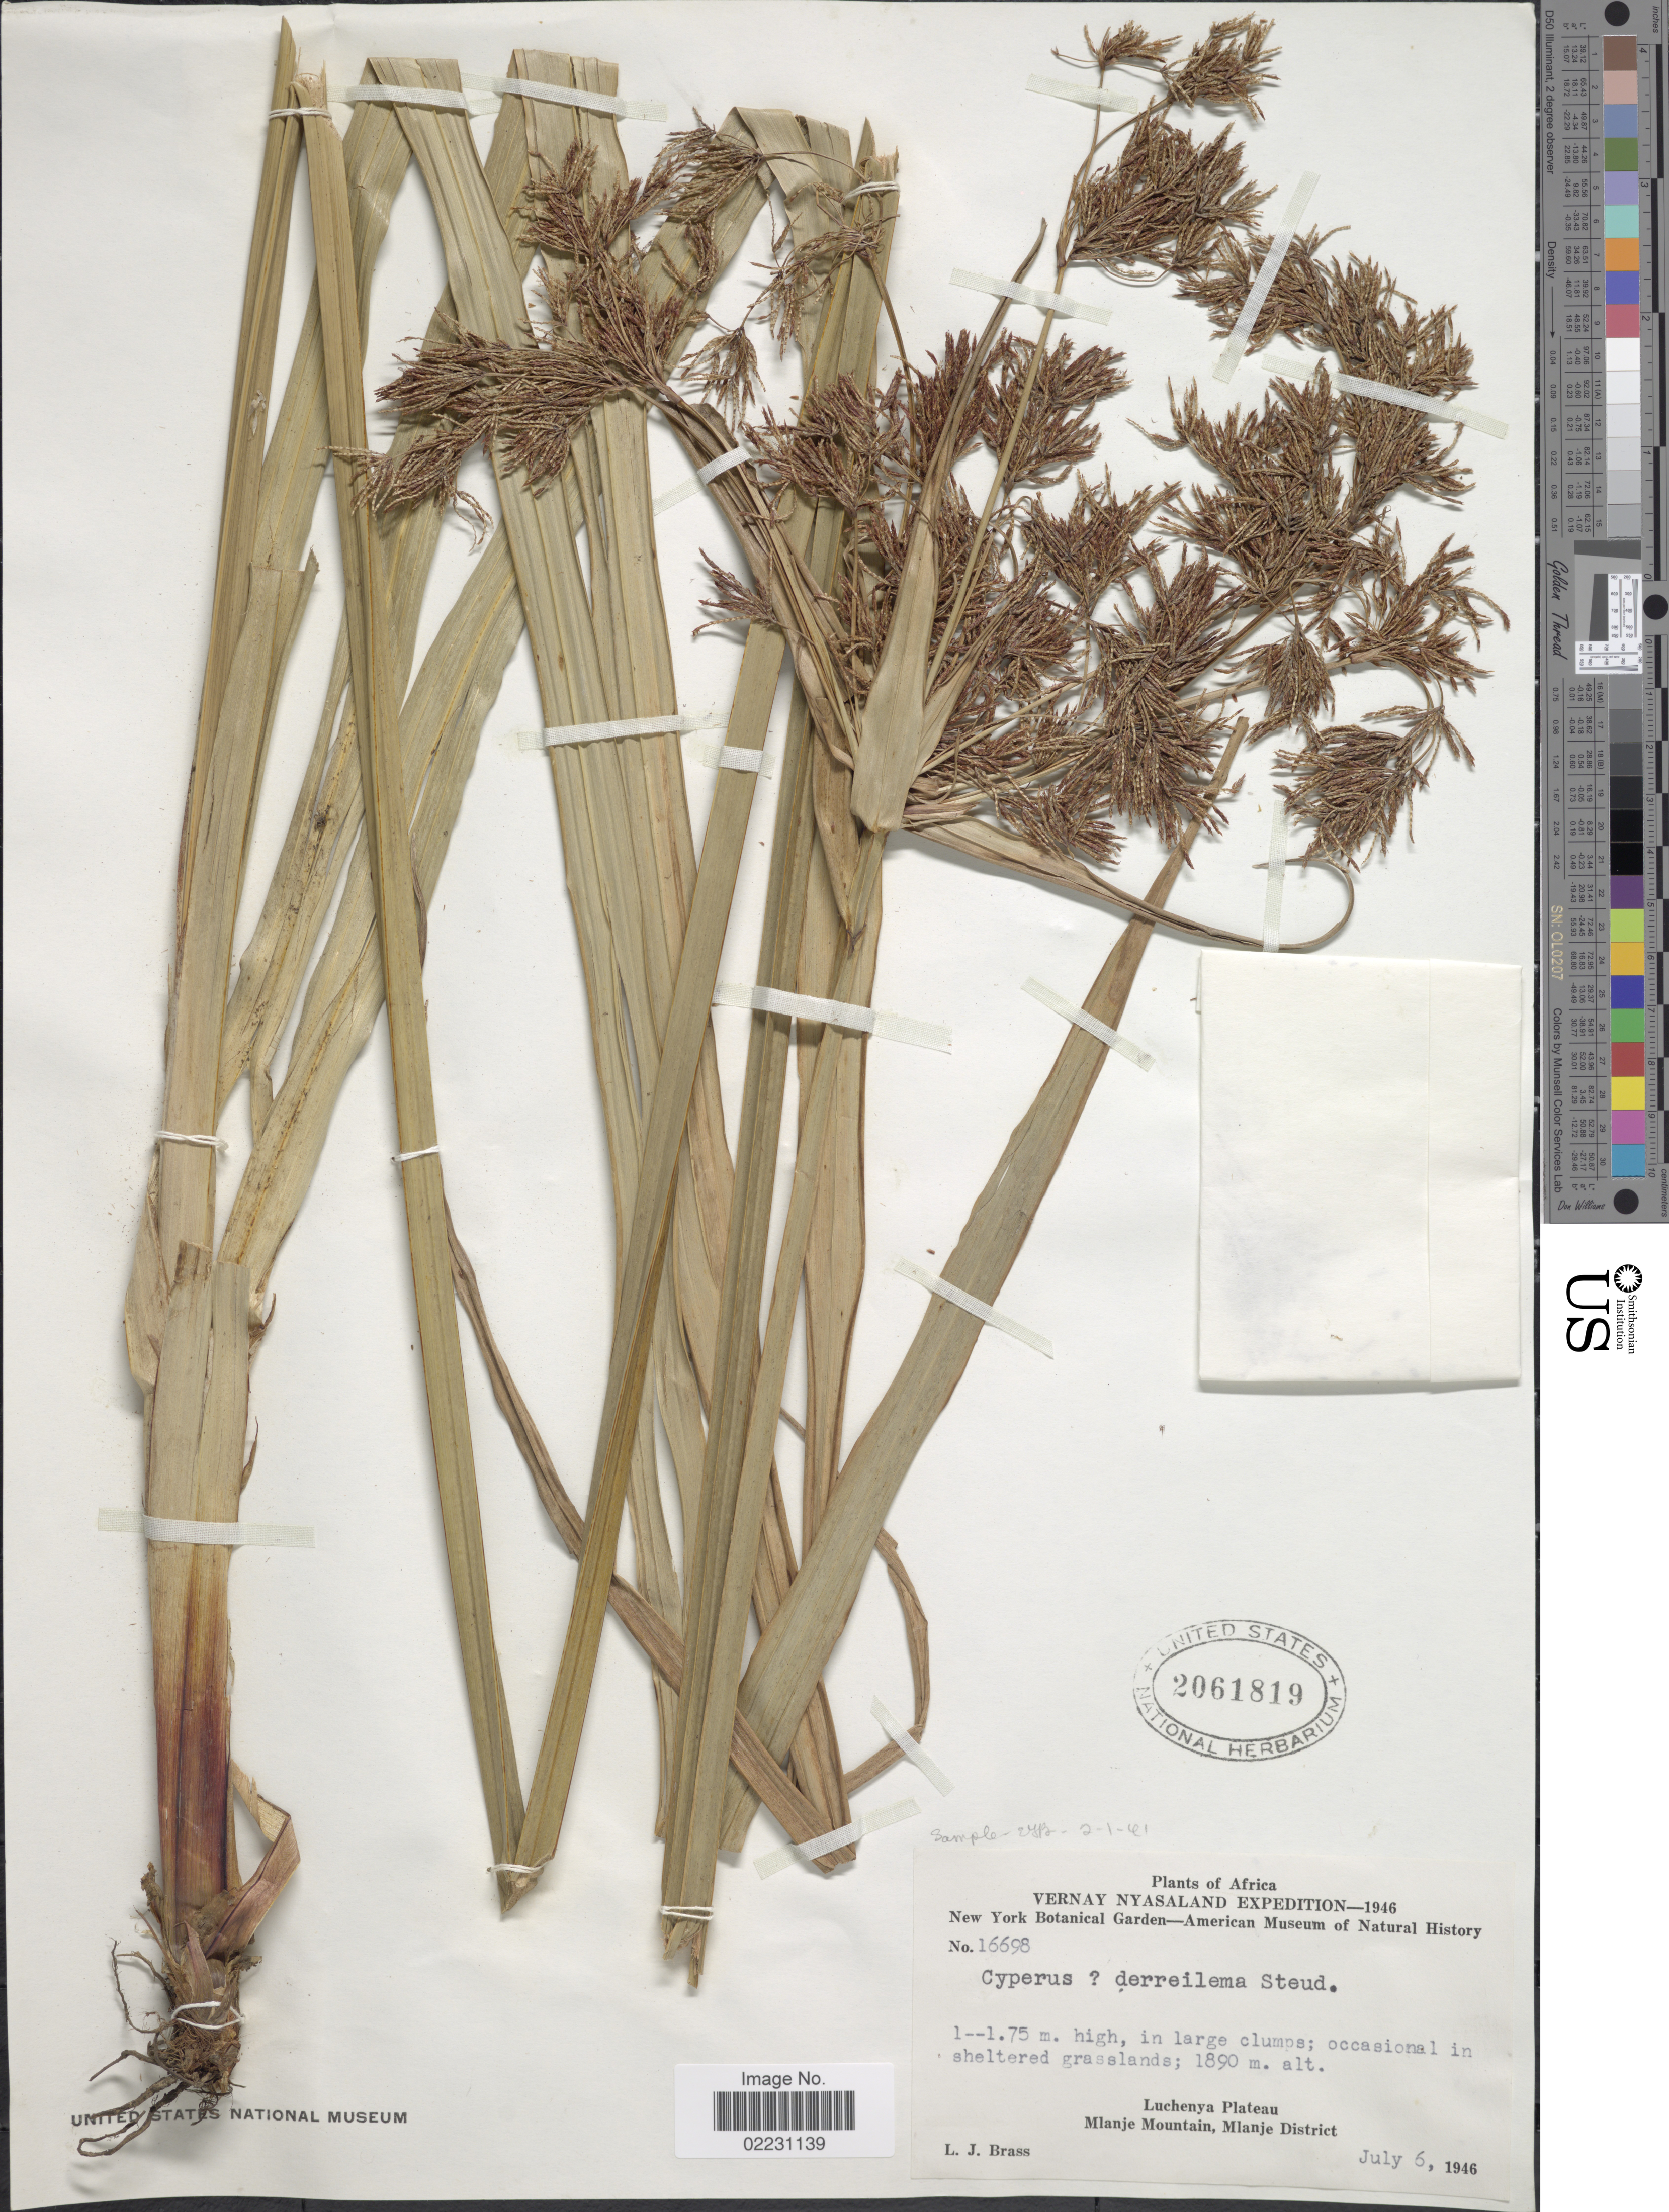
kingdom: Plantae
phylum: Tracheophyta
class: Liliopsida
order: Poales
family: Cyperaceae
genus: Cyperus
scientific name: Cyperus derreilema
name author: Steud.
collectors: L. J. Brass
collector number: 16698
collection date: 1946-07-06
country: Malawi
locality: Occasional in sheltered grasslands. Luchenya Plateau. Mlanje Mountain, Mlanhje District.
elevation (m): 1890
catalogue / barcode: US 2061819